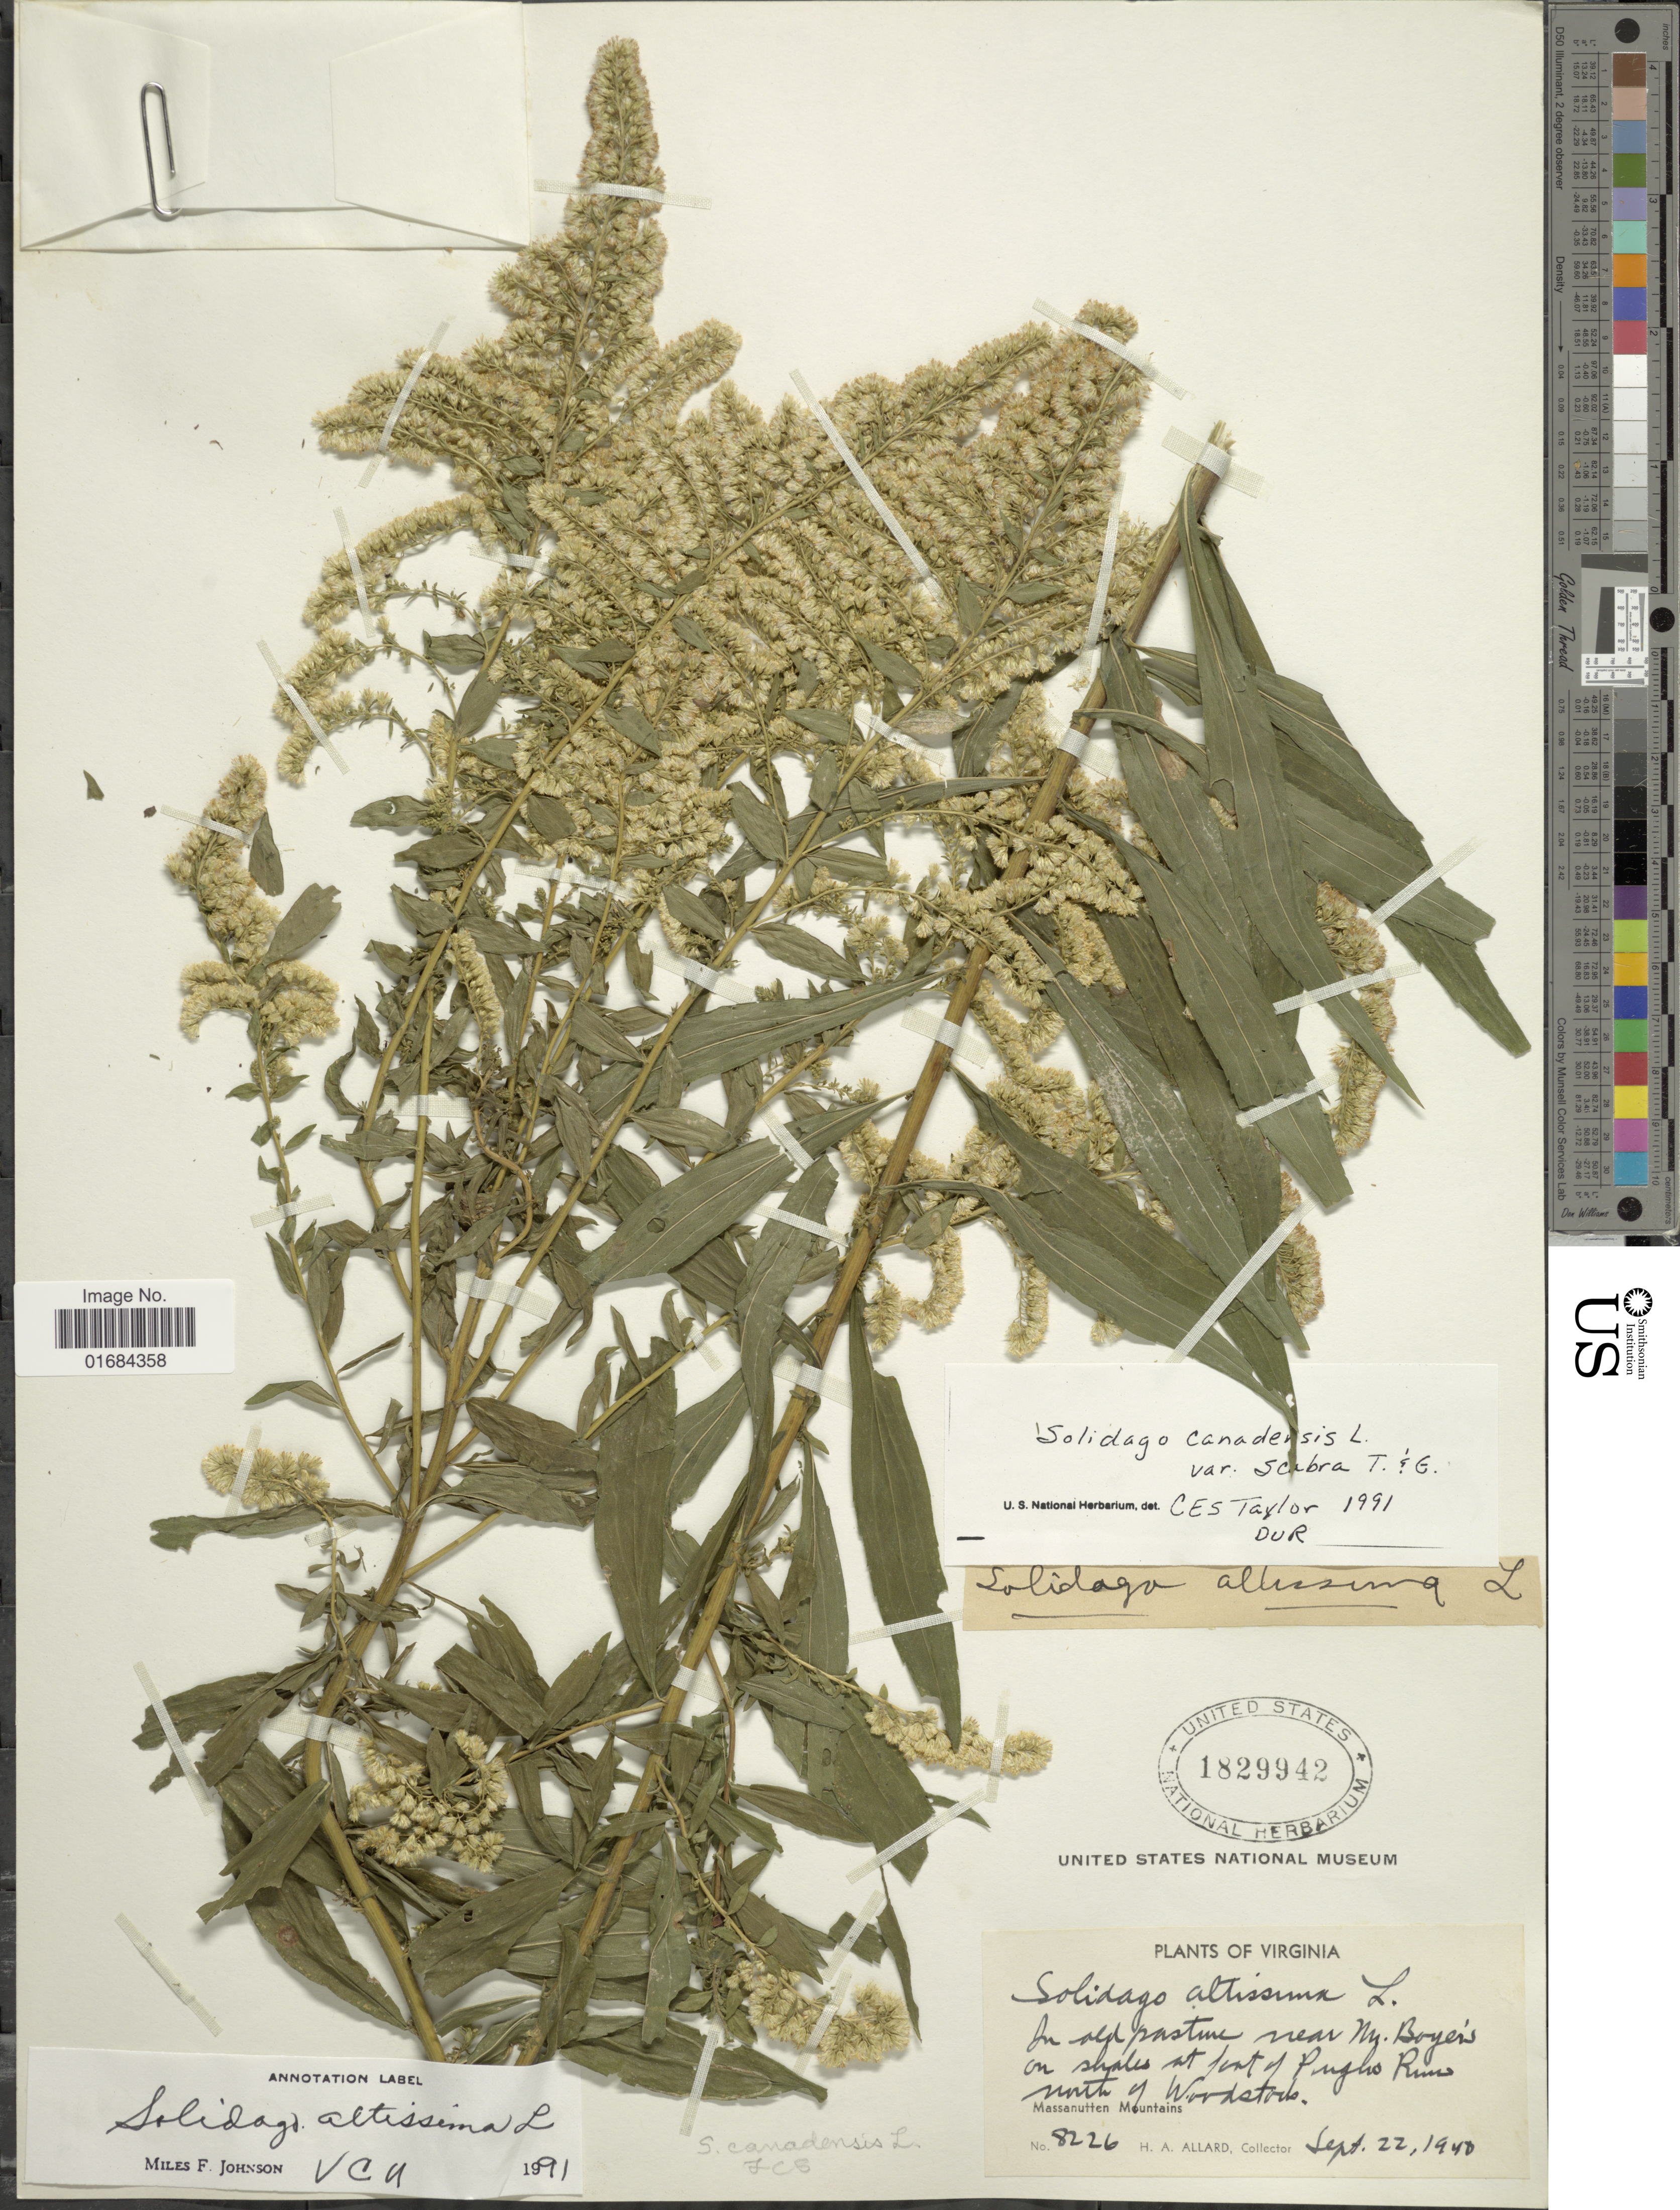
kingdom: Plantae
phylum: Tracheophyta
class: Magnoliopsida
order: Asterales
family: Asteraceae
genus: Solidago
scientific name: Solidago altissima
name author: L.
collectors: H. A. Allard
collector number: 8226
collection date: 1940-09-22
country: United States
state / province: Virginia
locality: In old pasture near Mt Boyer's on Shales at fort of Pingho Rim north of Woodstock, Massanutten Mountains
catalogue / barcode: US 1829942